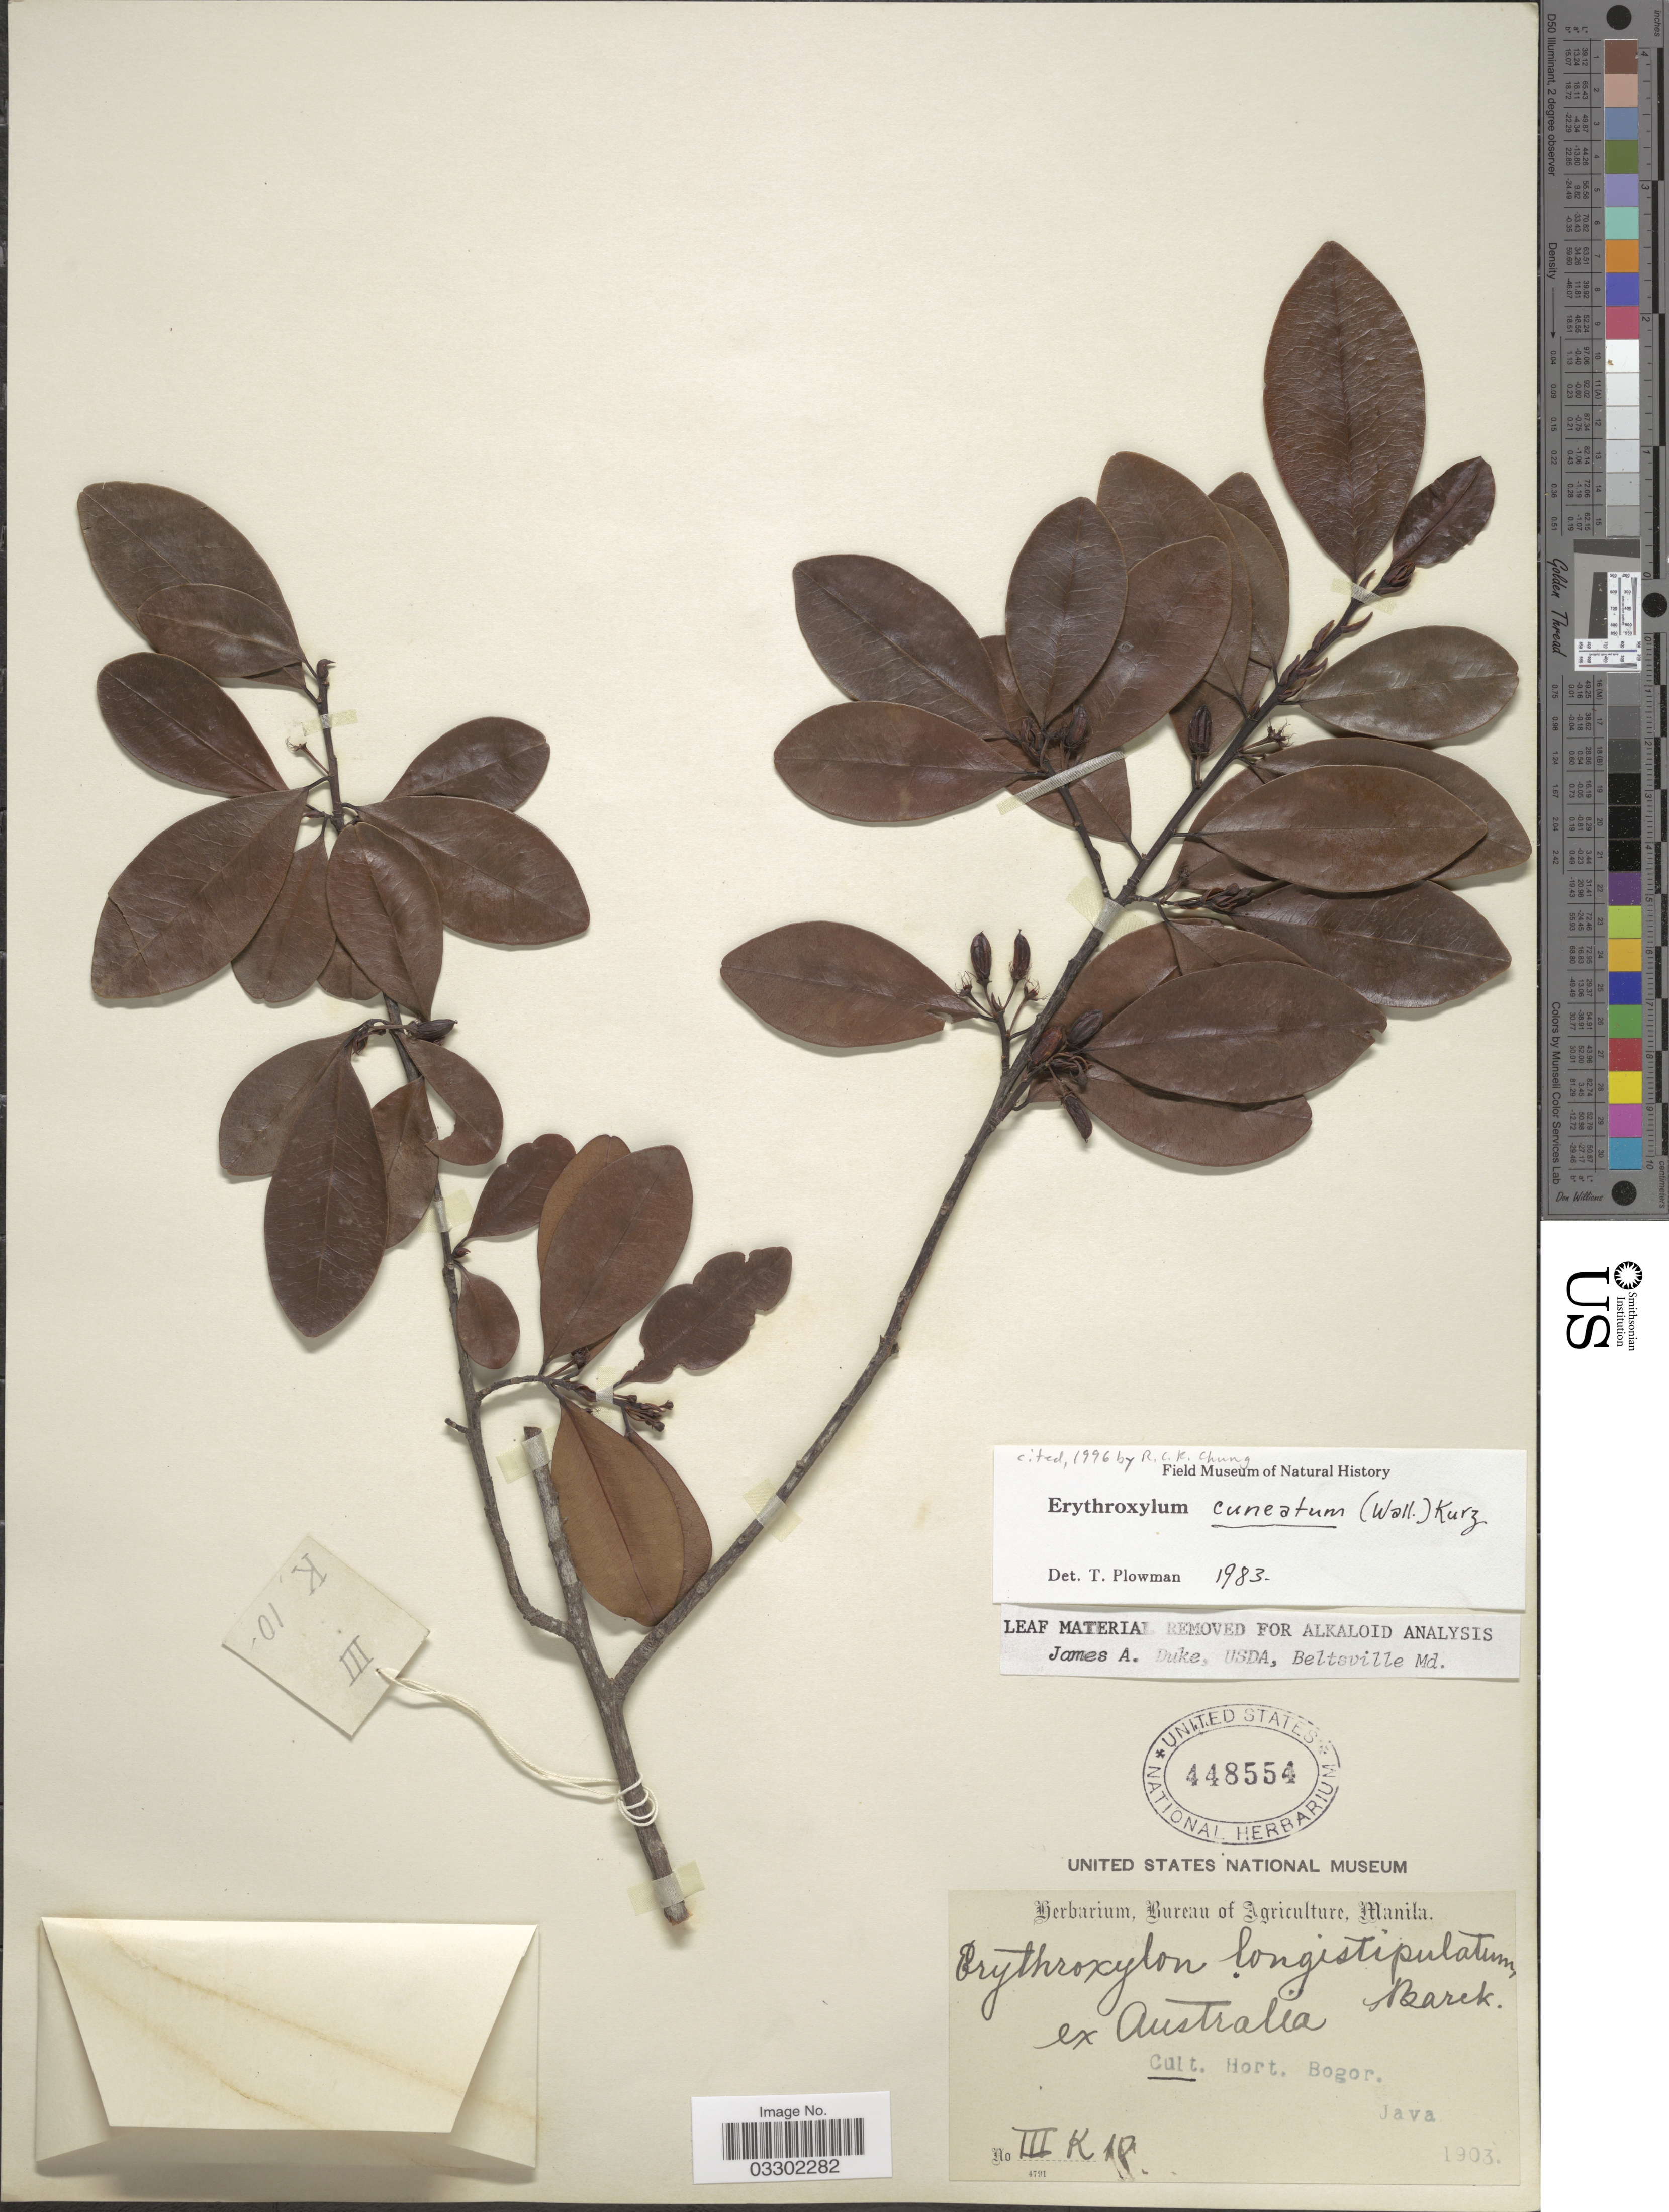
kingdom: Plantae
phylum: Tracheophyta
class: Magnoliopsida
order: Malpighiales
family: Erythroxylaceae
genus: Erythroxylum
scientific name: Erythroxylum cuneatum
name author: (Miq.) Kurz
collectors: Ex herb. Bureau of Agriculture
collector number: III, K10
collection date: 1903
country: Indonesia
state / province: Java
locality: Cult. Hort. Bogor.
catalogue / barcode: US 448554